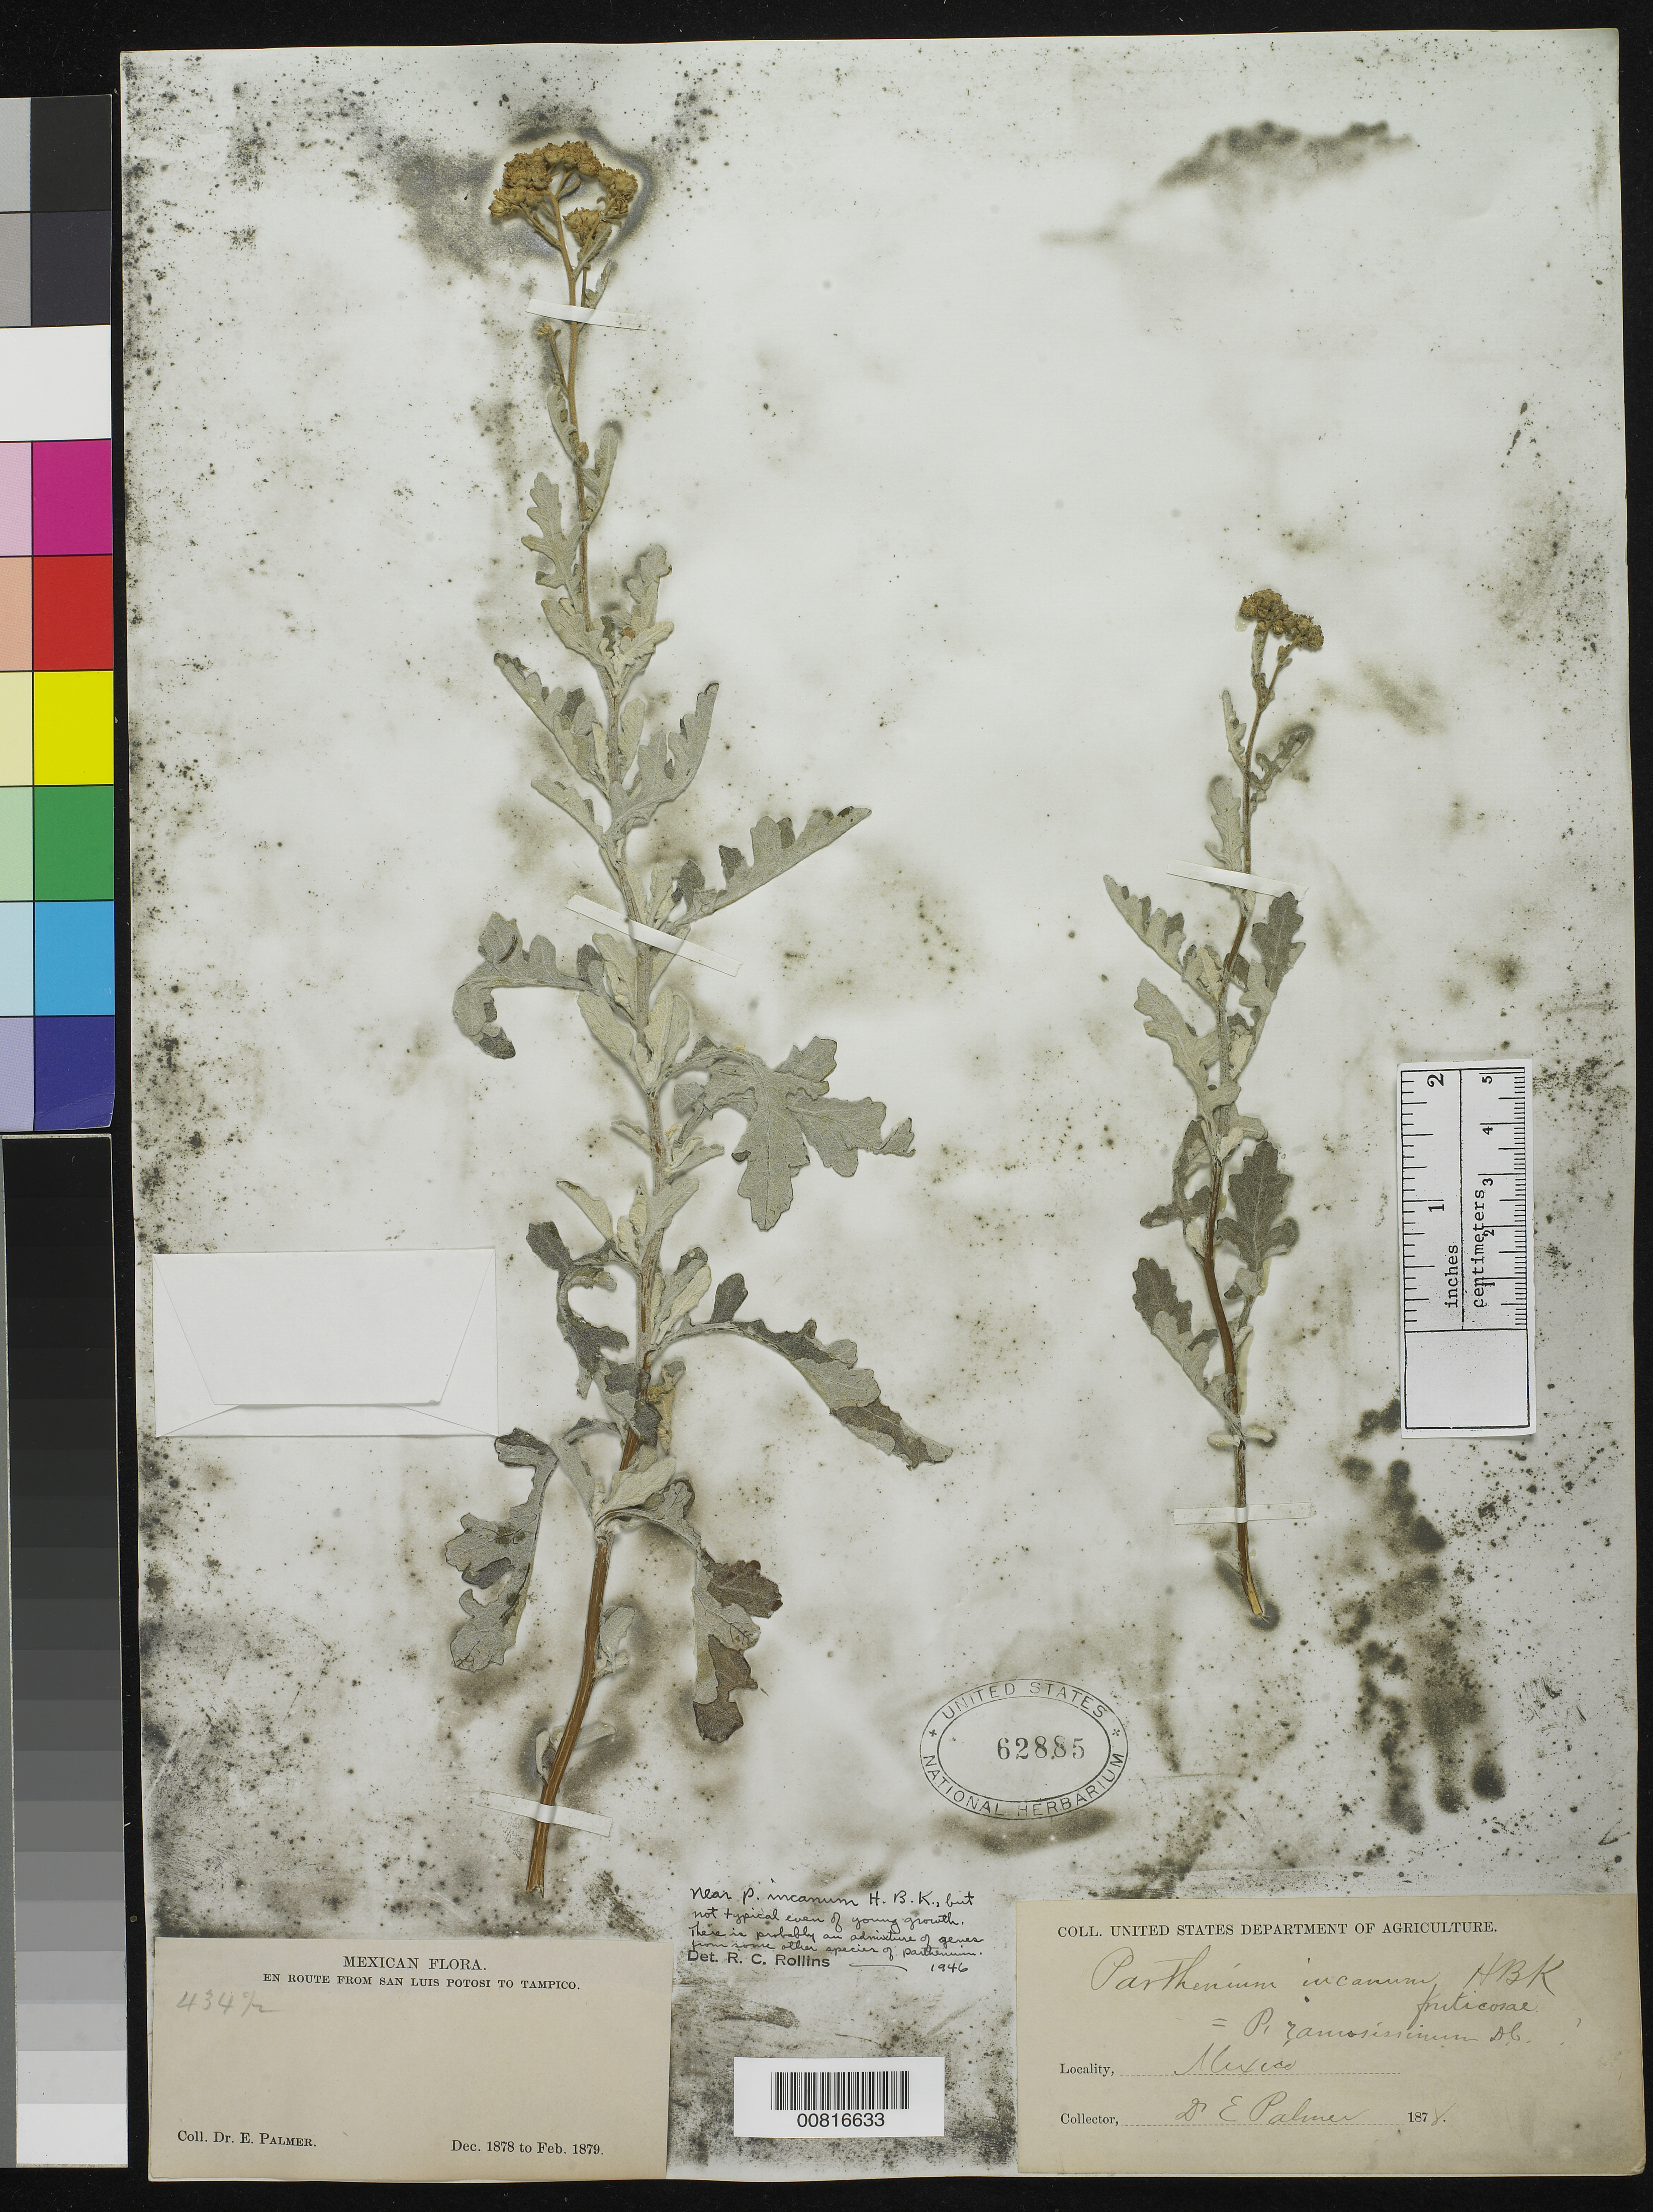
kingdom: Plantae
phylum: Tracheophyta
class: Magnoliopsida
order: Asterales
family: Asteraceae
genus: Parthenium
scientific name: Parthenium incanum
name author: Kunth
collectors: E. Palmer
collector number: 434½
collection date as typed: Dec 1878 to -- Feb 1879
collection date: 1878-12/1879-02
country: Mexico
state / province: San Luis Potosí / Tamaulipas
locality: En route from San Luis Potosí to Tampico, Tamaulipas.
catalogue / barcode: US 62885